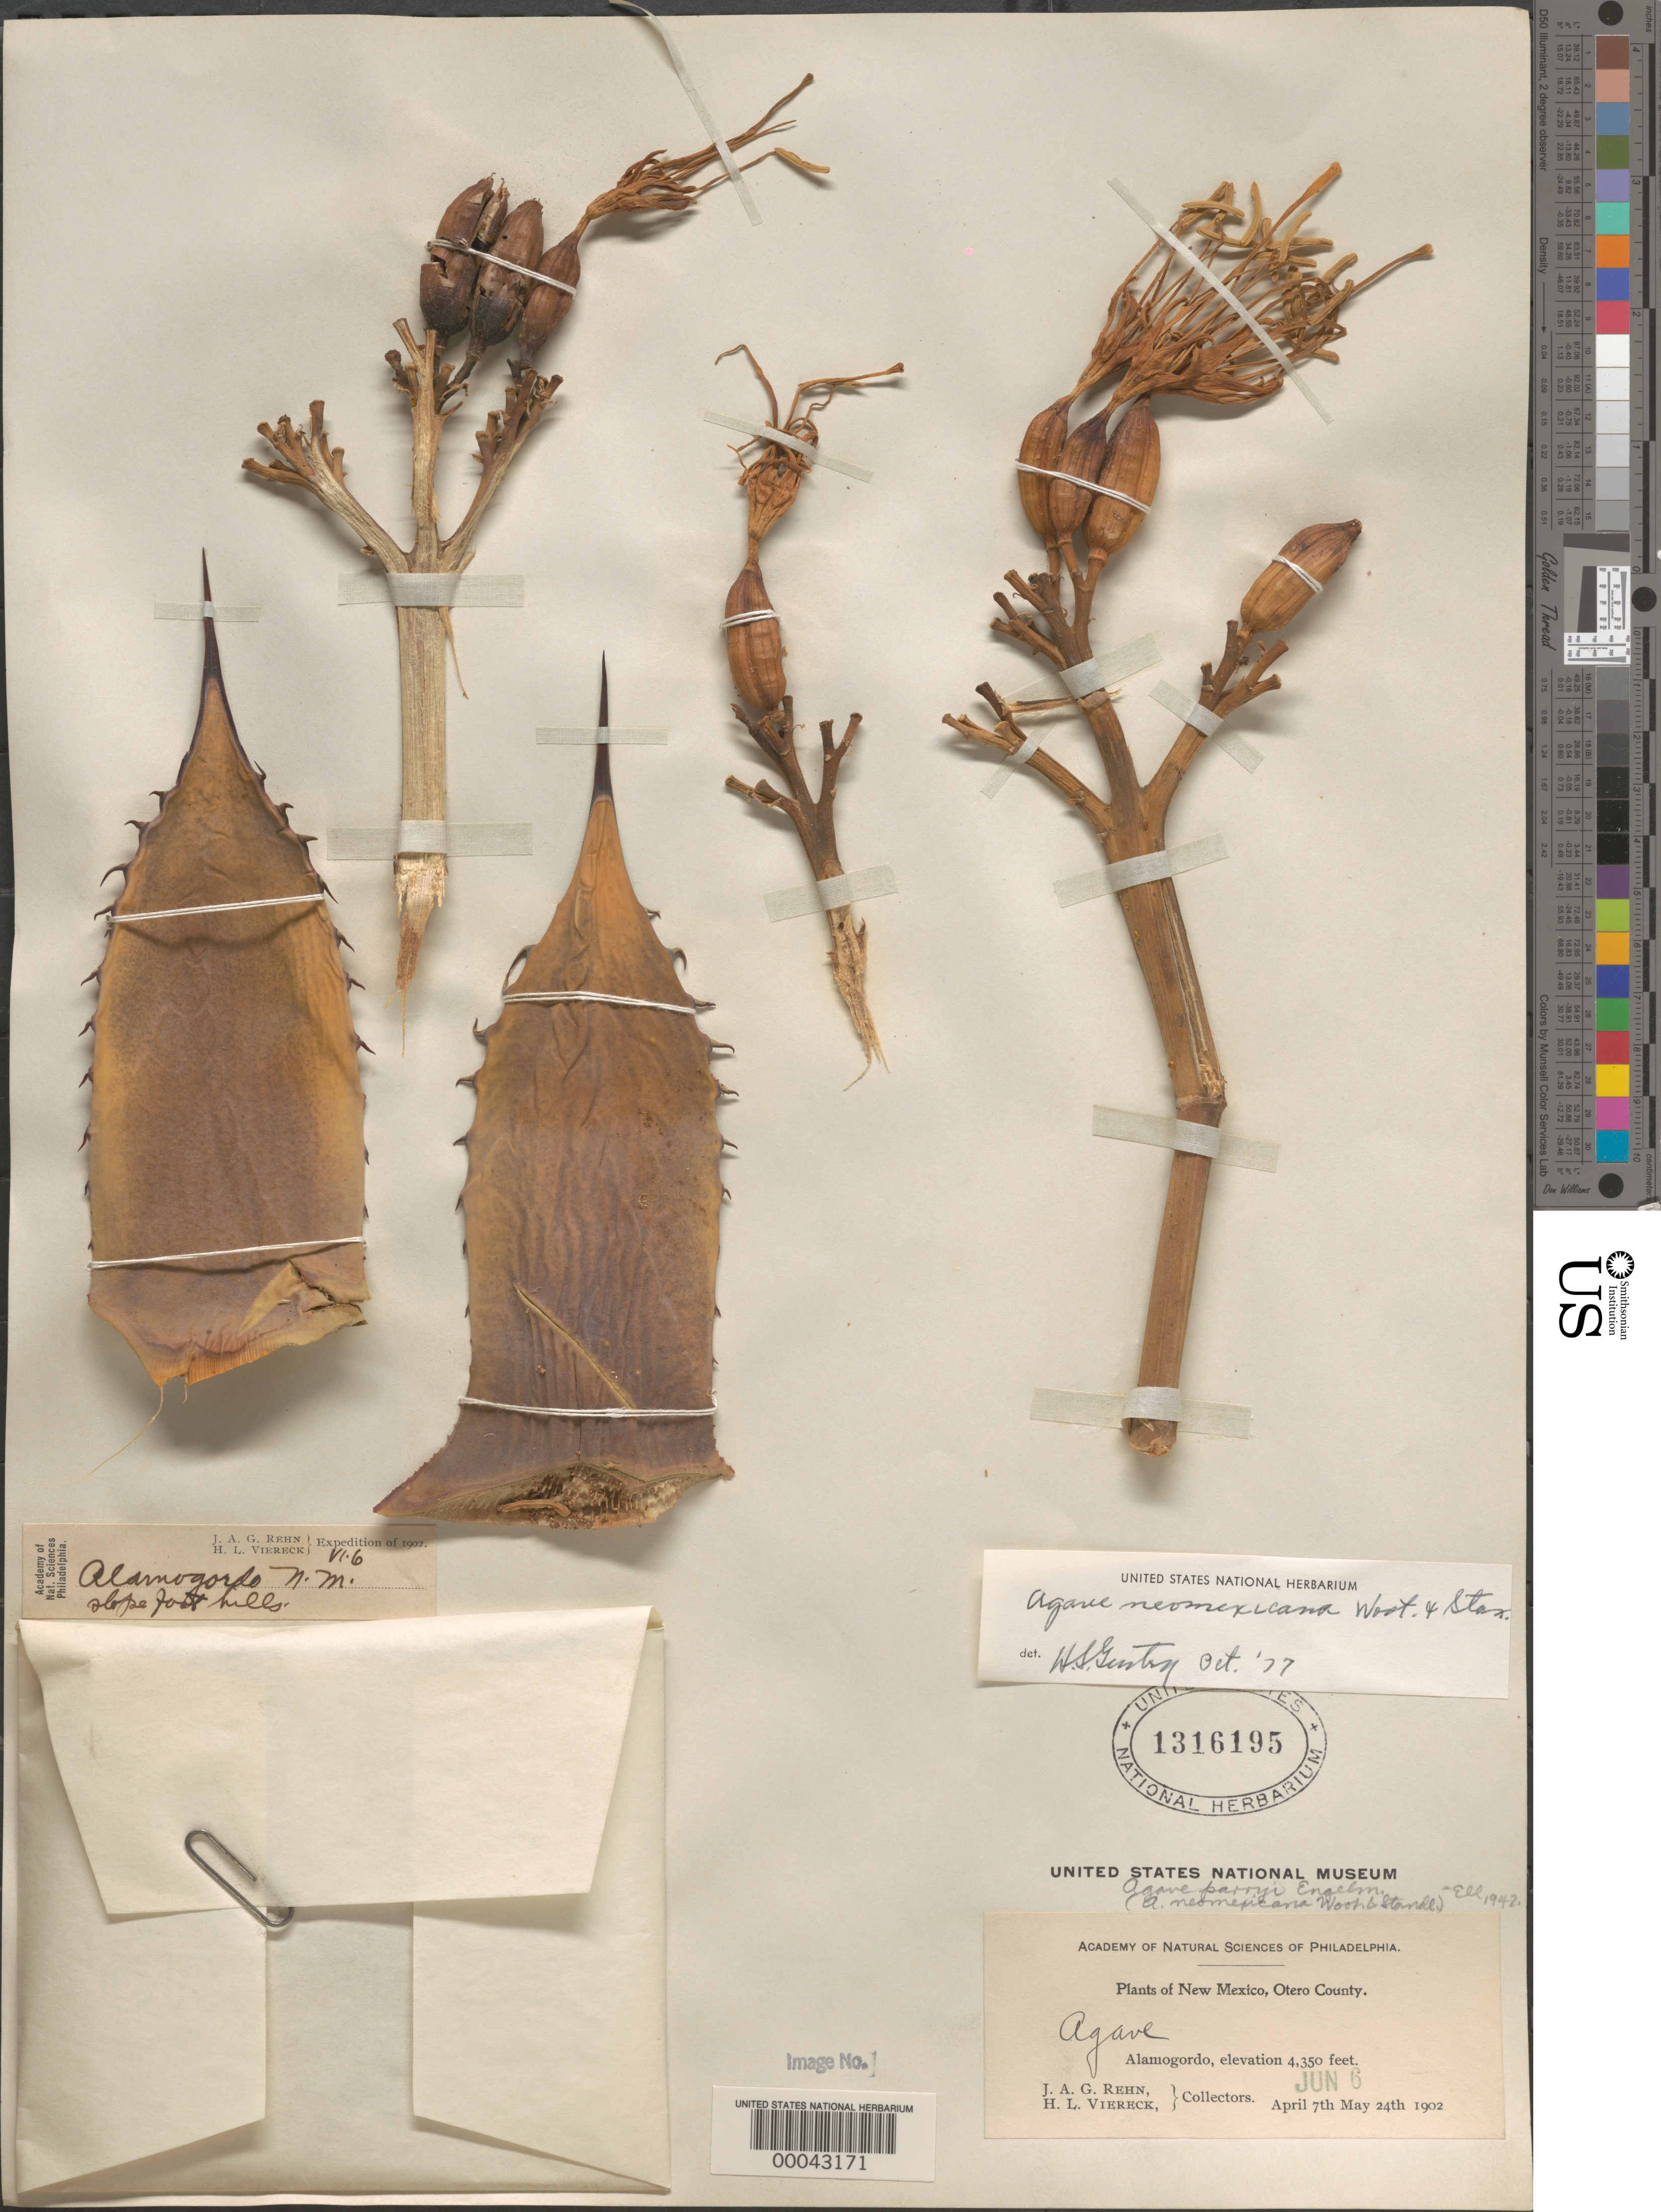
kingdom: Plantae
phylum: Tracheophyta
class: Liliopsida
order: Asparagales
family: Asparagaceae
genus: Agave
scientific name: Agave neomexicana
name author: Wooton & Standl.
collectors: J. Rehn & H. L. Viereck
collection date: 1902-06-06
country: United States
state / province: New Mexico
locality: Otero County. Alamogordo.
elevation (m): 1326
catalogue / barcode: US 1316195